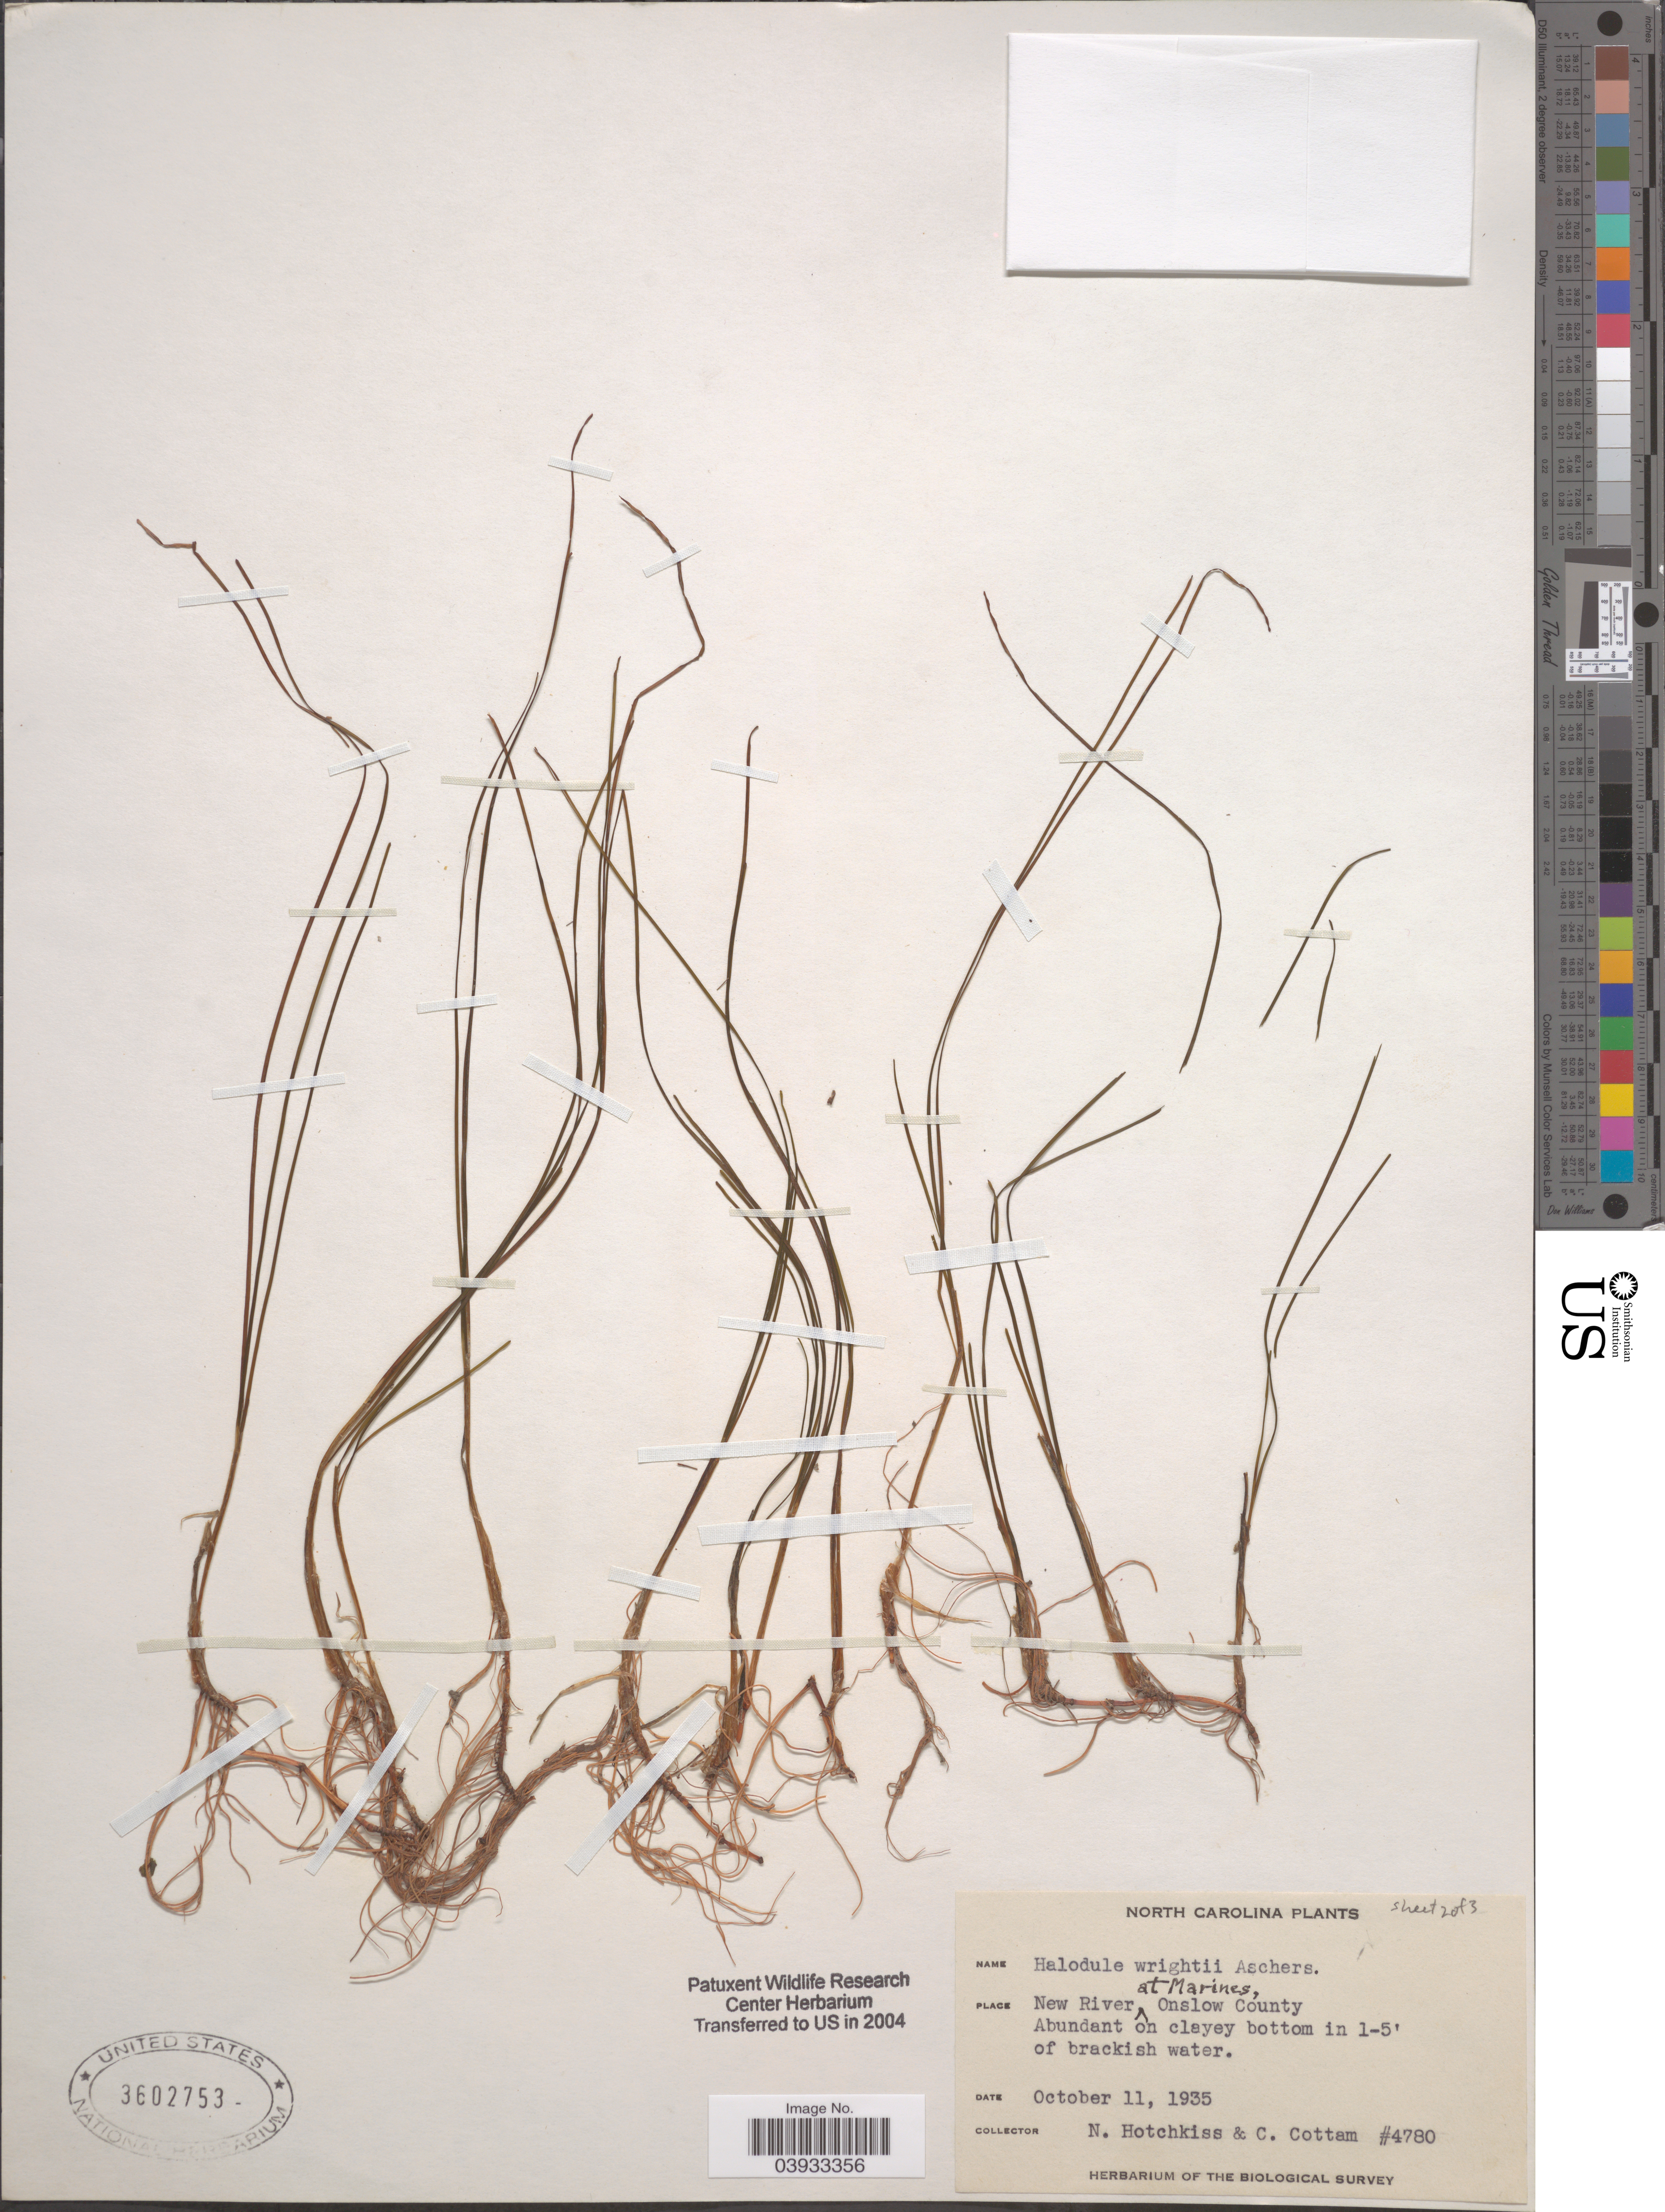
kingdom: Plantae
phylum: Tracheophyta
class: Liliopsida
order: Alismatales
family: Cymodoceaceae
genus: Halodule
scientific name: Halodule wrightii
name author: Asch.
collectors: N. Hotchkiss & C. Cottam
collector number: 4780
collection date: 1935-10-11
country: United States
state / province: North Carolina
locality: New River at Marines, Onslow County.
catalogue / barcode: US 3602753